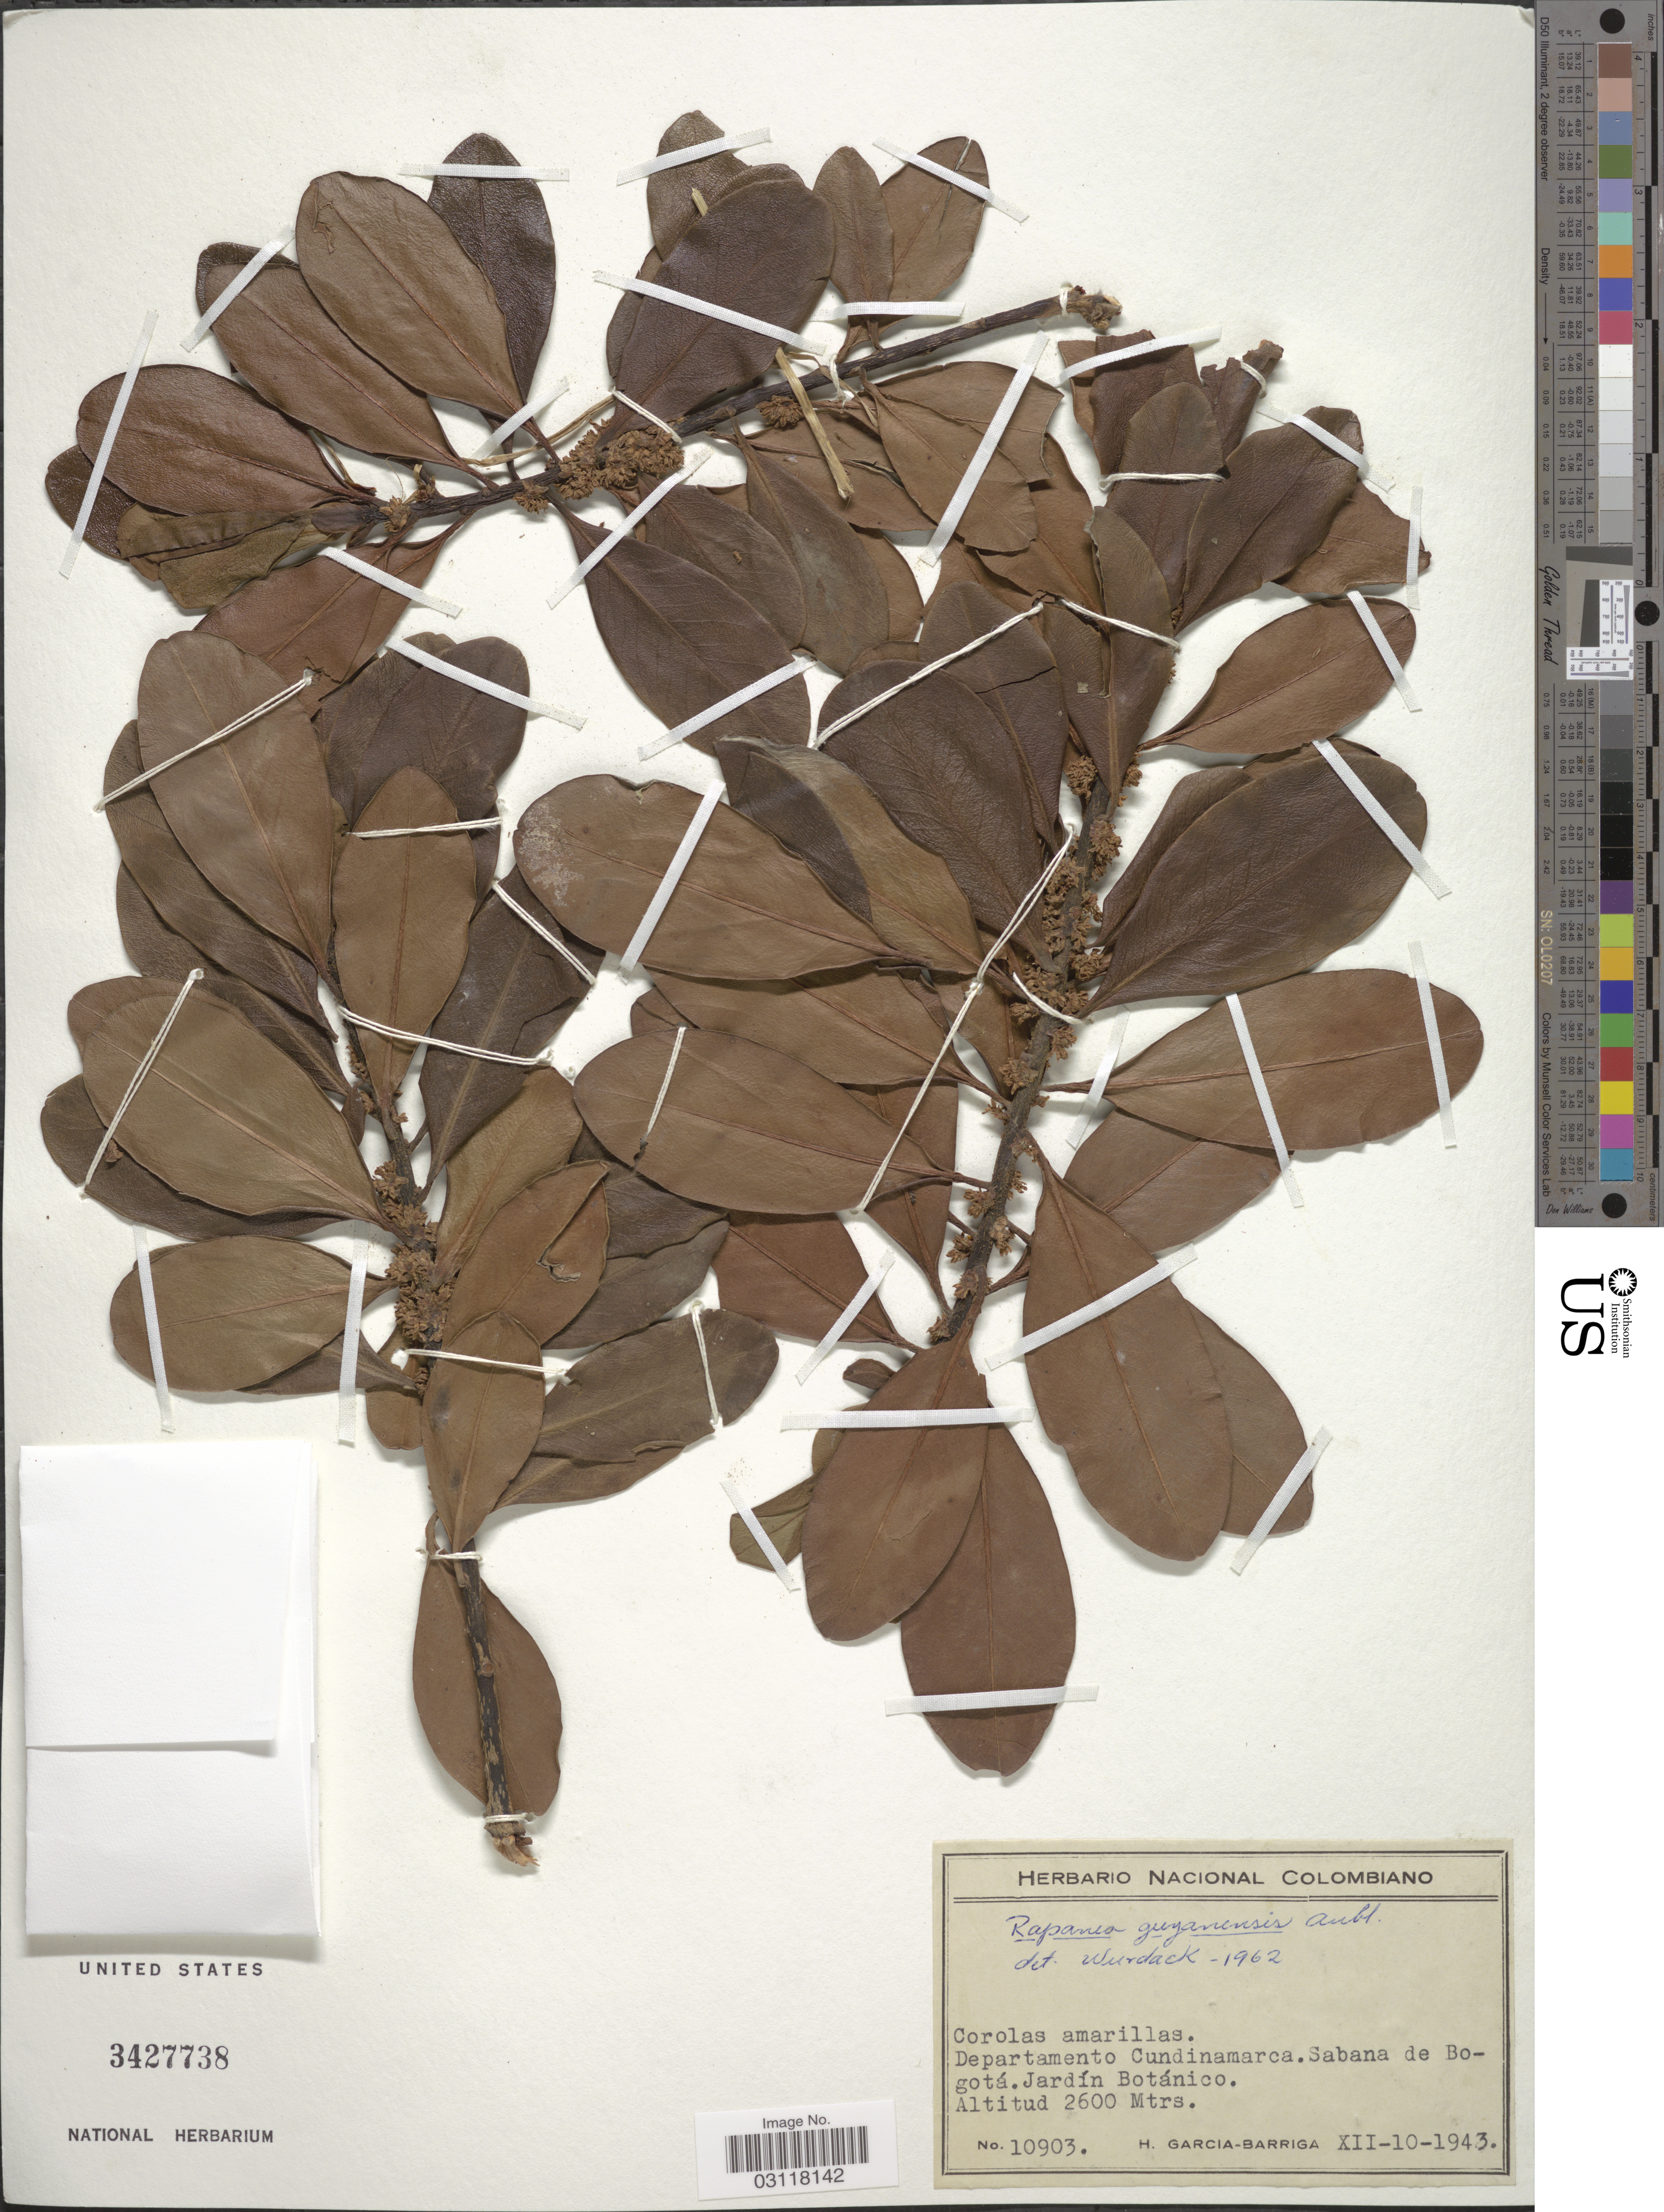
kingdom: Plantae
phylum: Tracheophyta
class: Magnoliopsida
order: Ericales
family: Primulaceae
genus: Rapanea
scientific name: Rapanea guianensis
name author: Aubl.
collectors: H. García Barriga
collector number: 10903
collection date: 1943-12-10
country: Colombia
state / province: Cundinamarca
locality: Departamento Cundinamarca. Sabana de Bogotá. Jardín Botánico.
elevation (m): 2600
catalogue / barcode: US 3427738